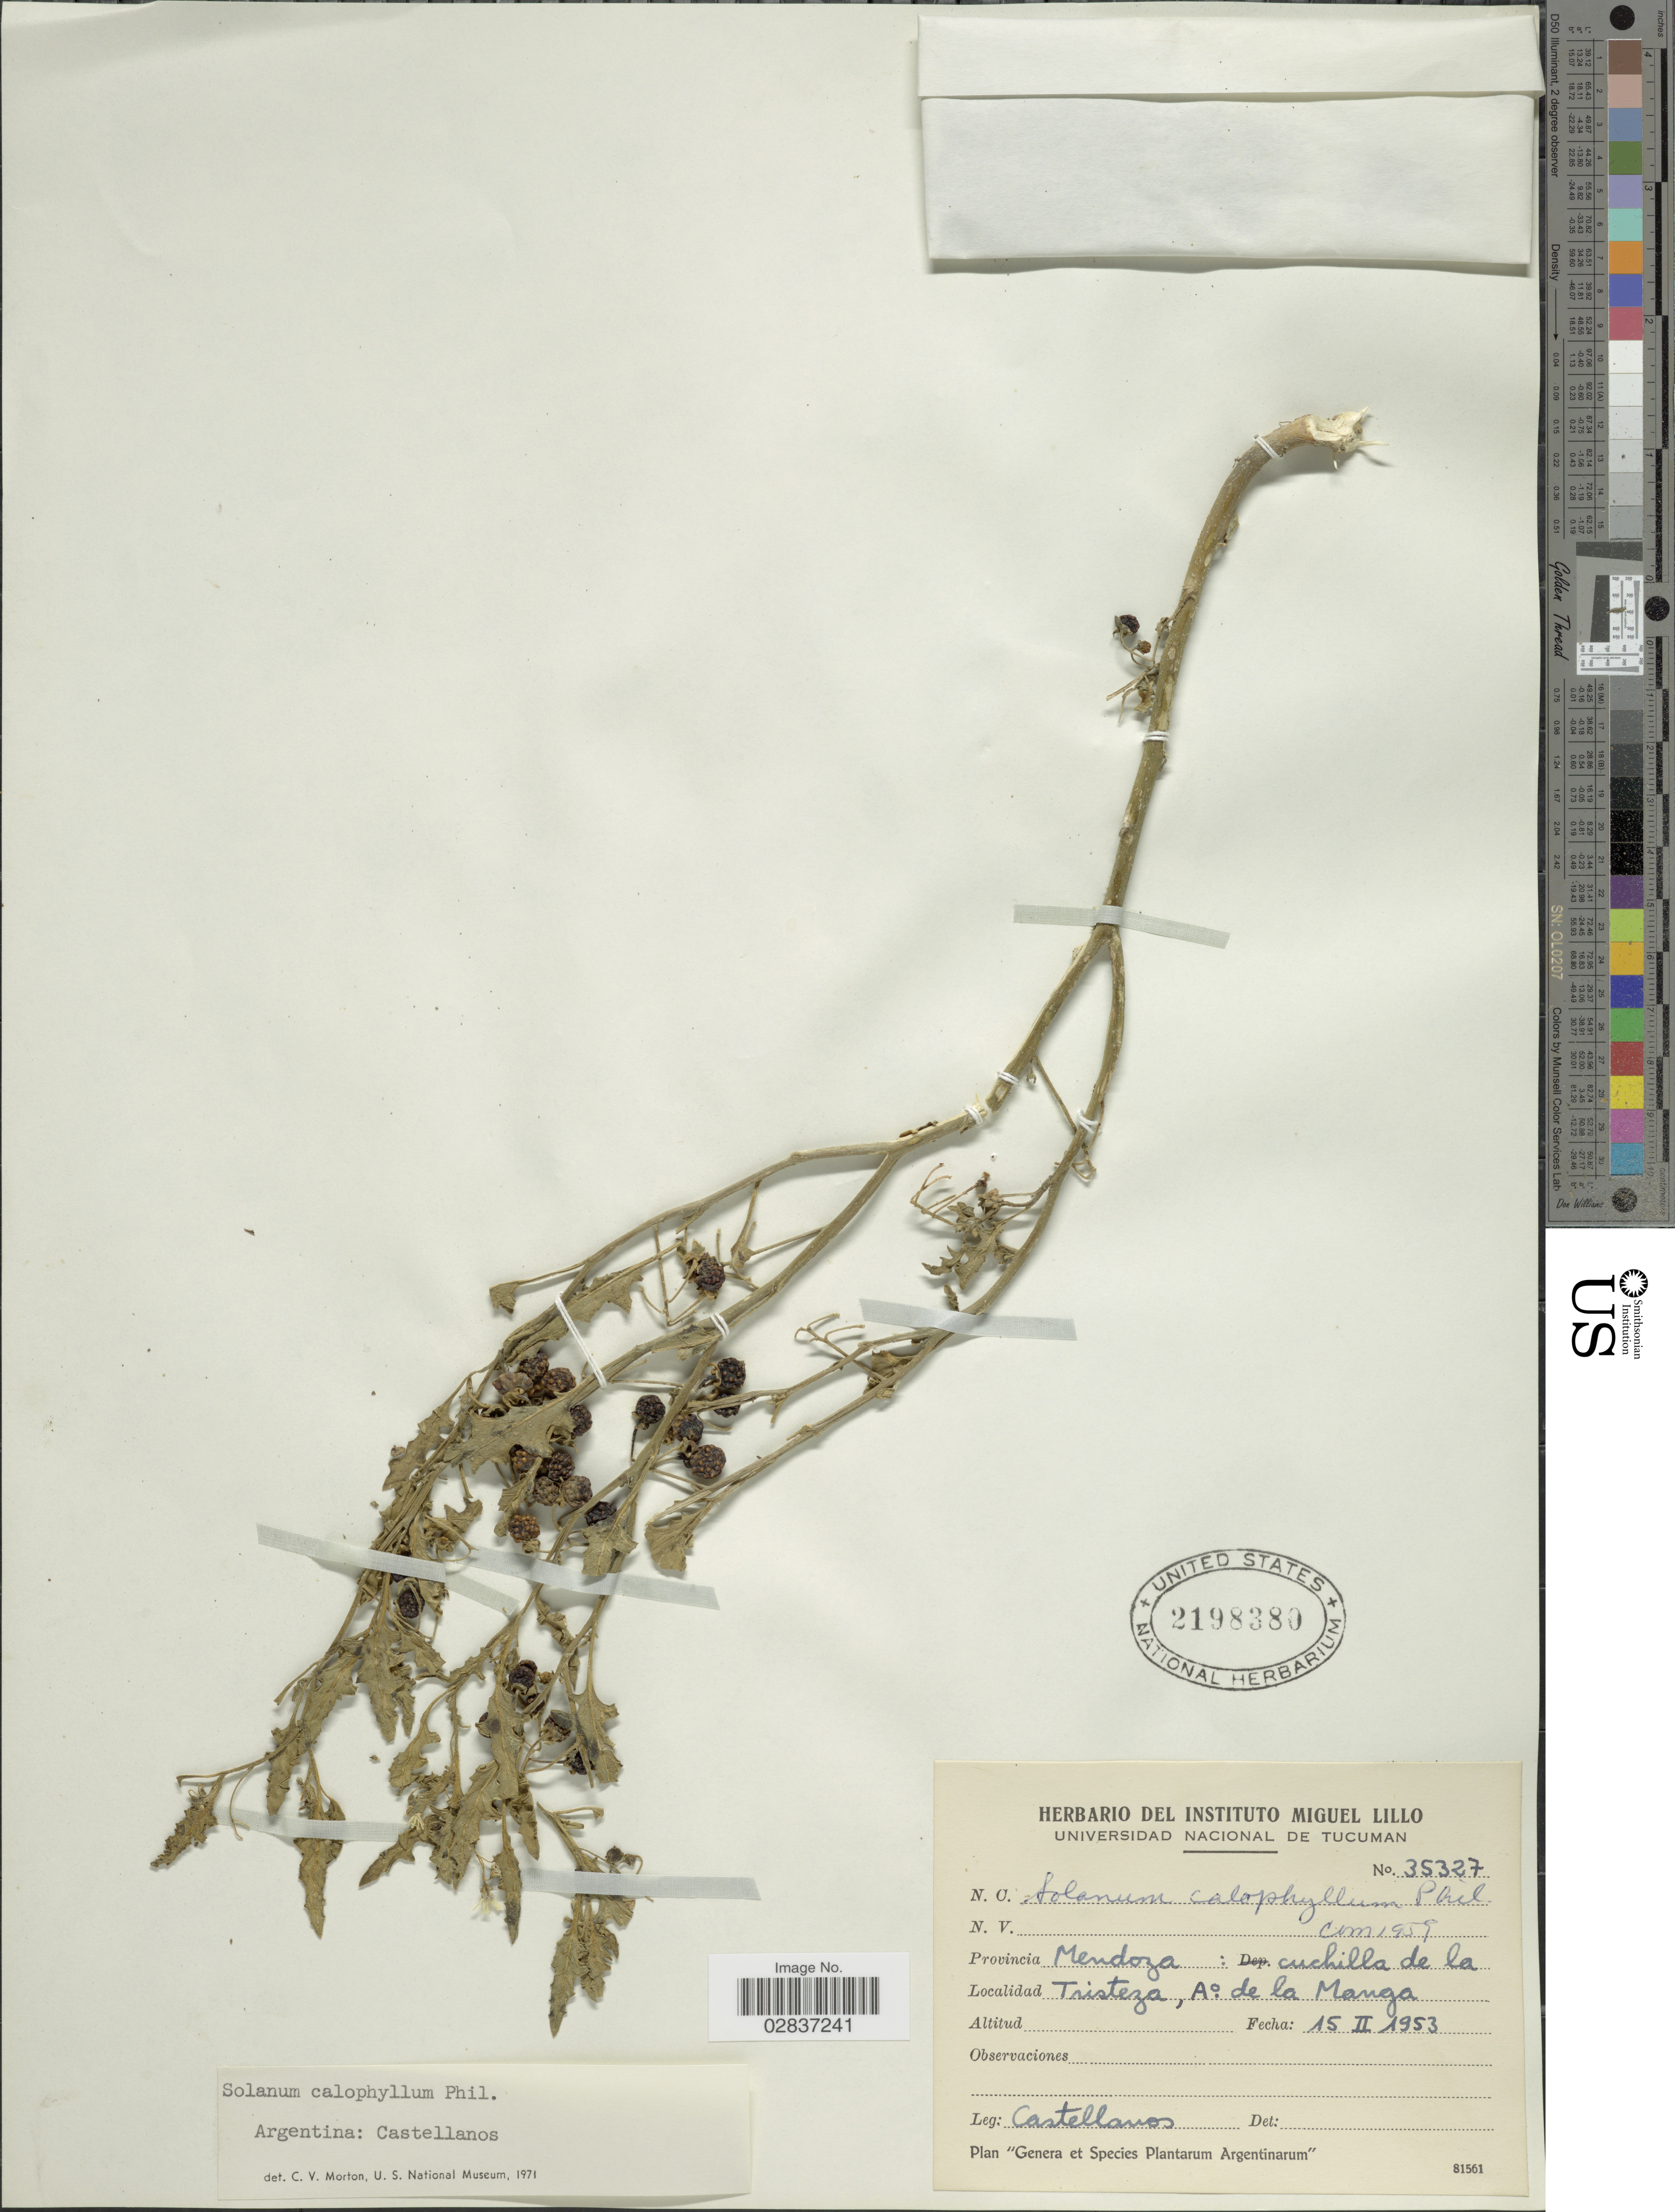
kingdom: Plantae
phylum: Tracheophyta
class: Magnoliopsida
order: Solanales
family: Solanaceae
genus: Solanum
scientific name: Solanum calophyllum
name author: Phil.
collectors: -- Castellanos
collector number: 35327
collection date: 1953-02-15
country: Argentina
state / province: Mendoza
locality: Provincia Mendoza: cuchilla de la Tristeza, A° de la Manga.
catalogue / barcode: US 2198380